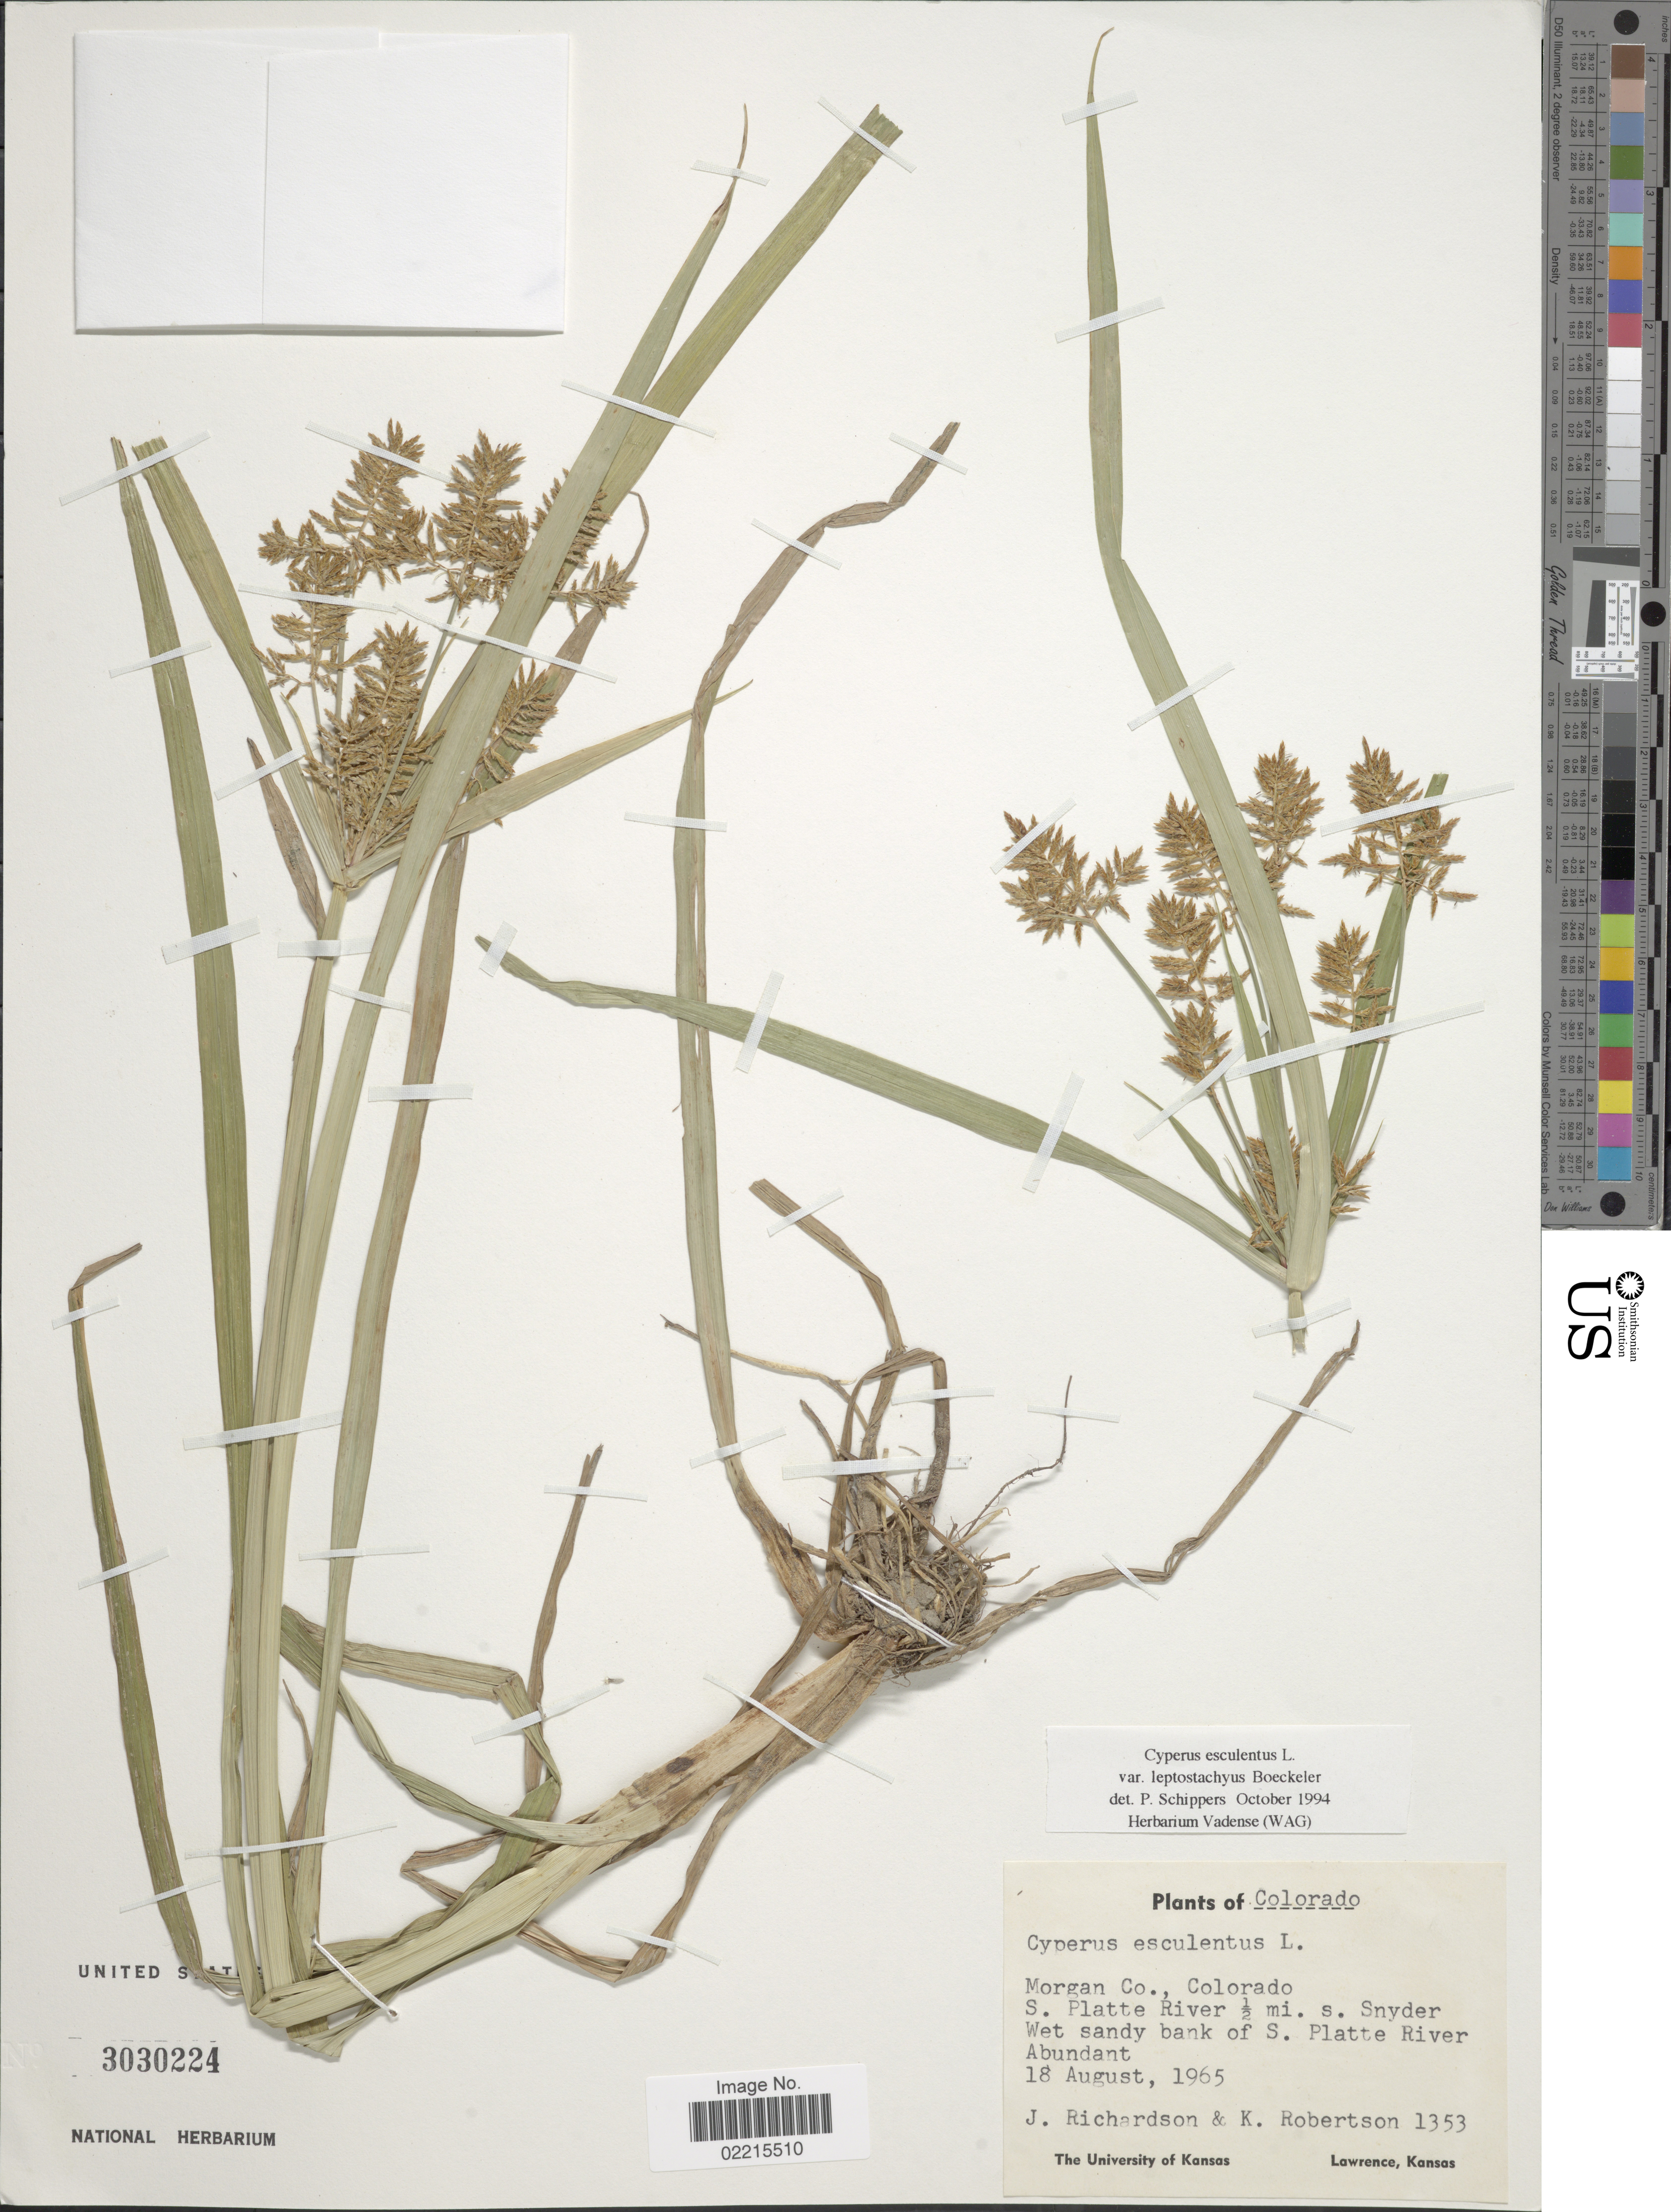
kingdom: Plantae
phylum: Tracheophyta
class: Liliopsida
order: Poales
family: Cyperaceae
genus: Cyperus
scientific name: Cyperus esculentus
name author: L.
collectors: J. Richardson & K. Robertson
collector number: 1353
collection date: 1965-08-18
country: United States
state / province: Colorado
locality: Morgan Co., S. Platte River ½ mi s. Snyder Wet sandy bank of S Platte River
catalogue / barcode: US 3030224